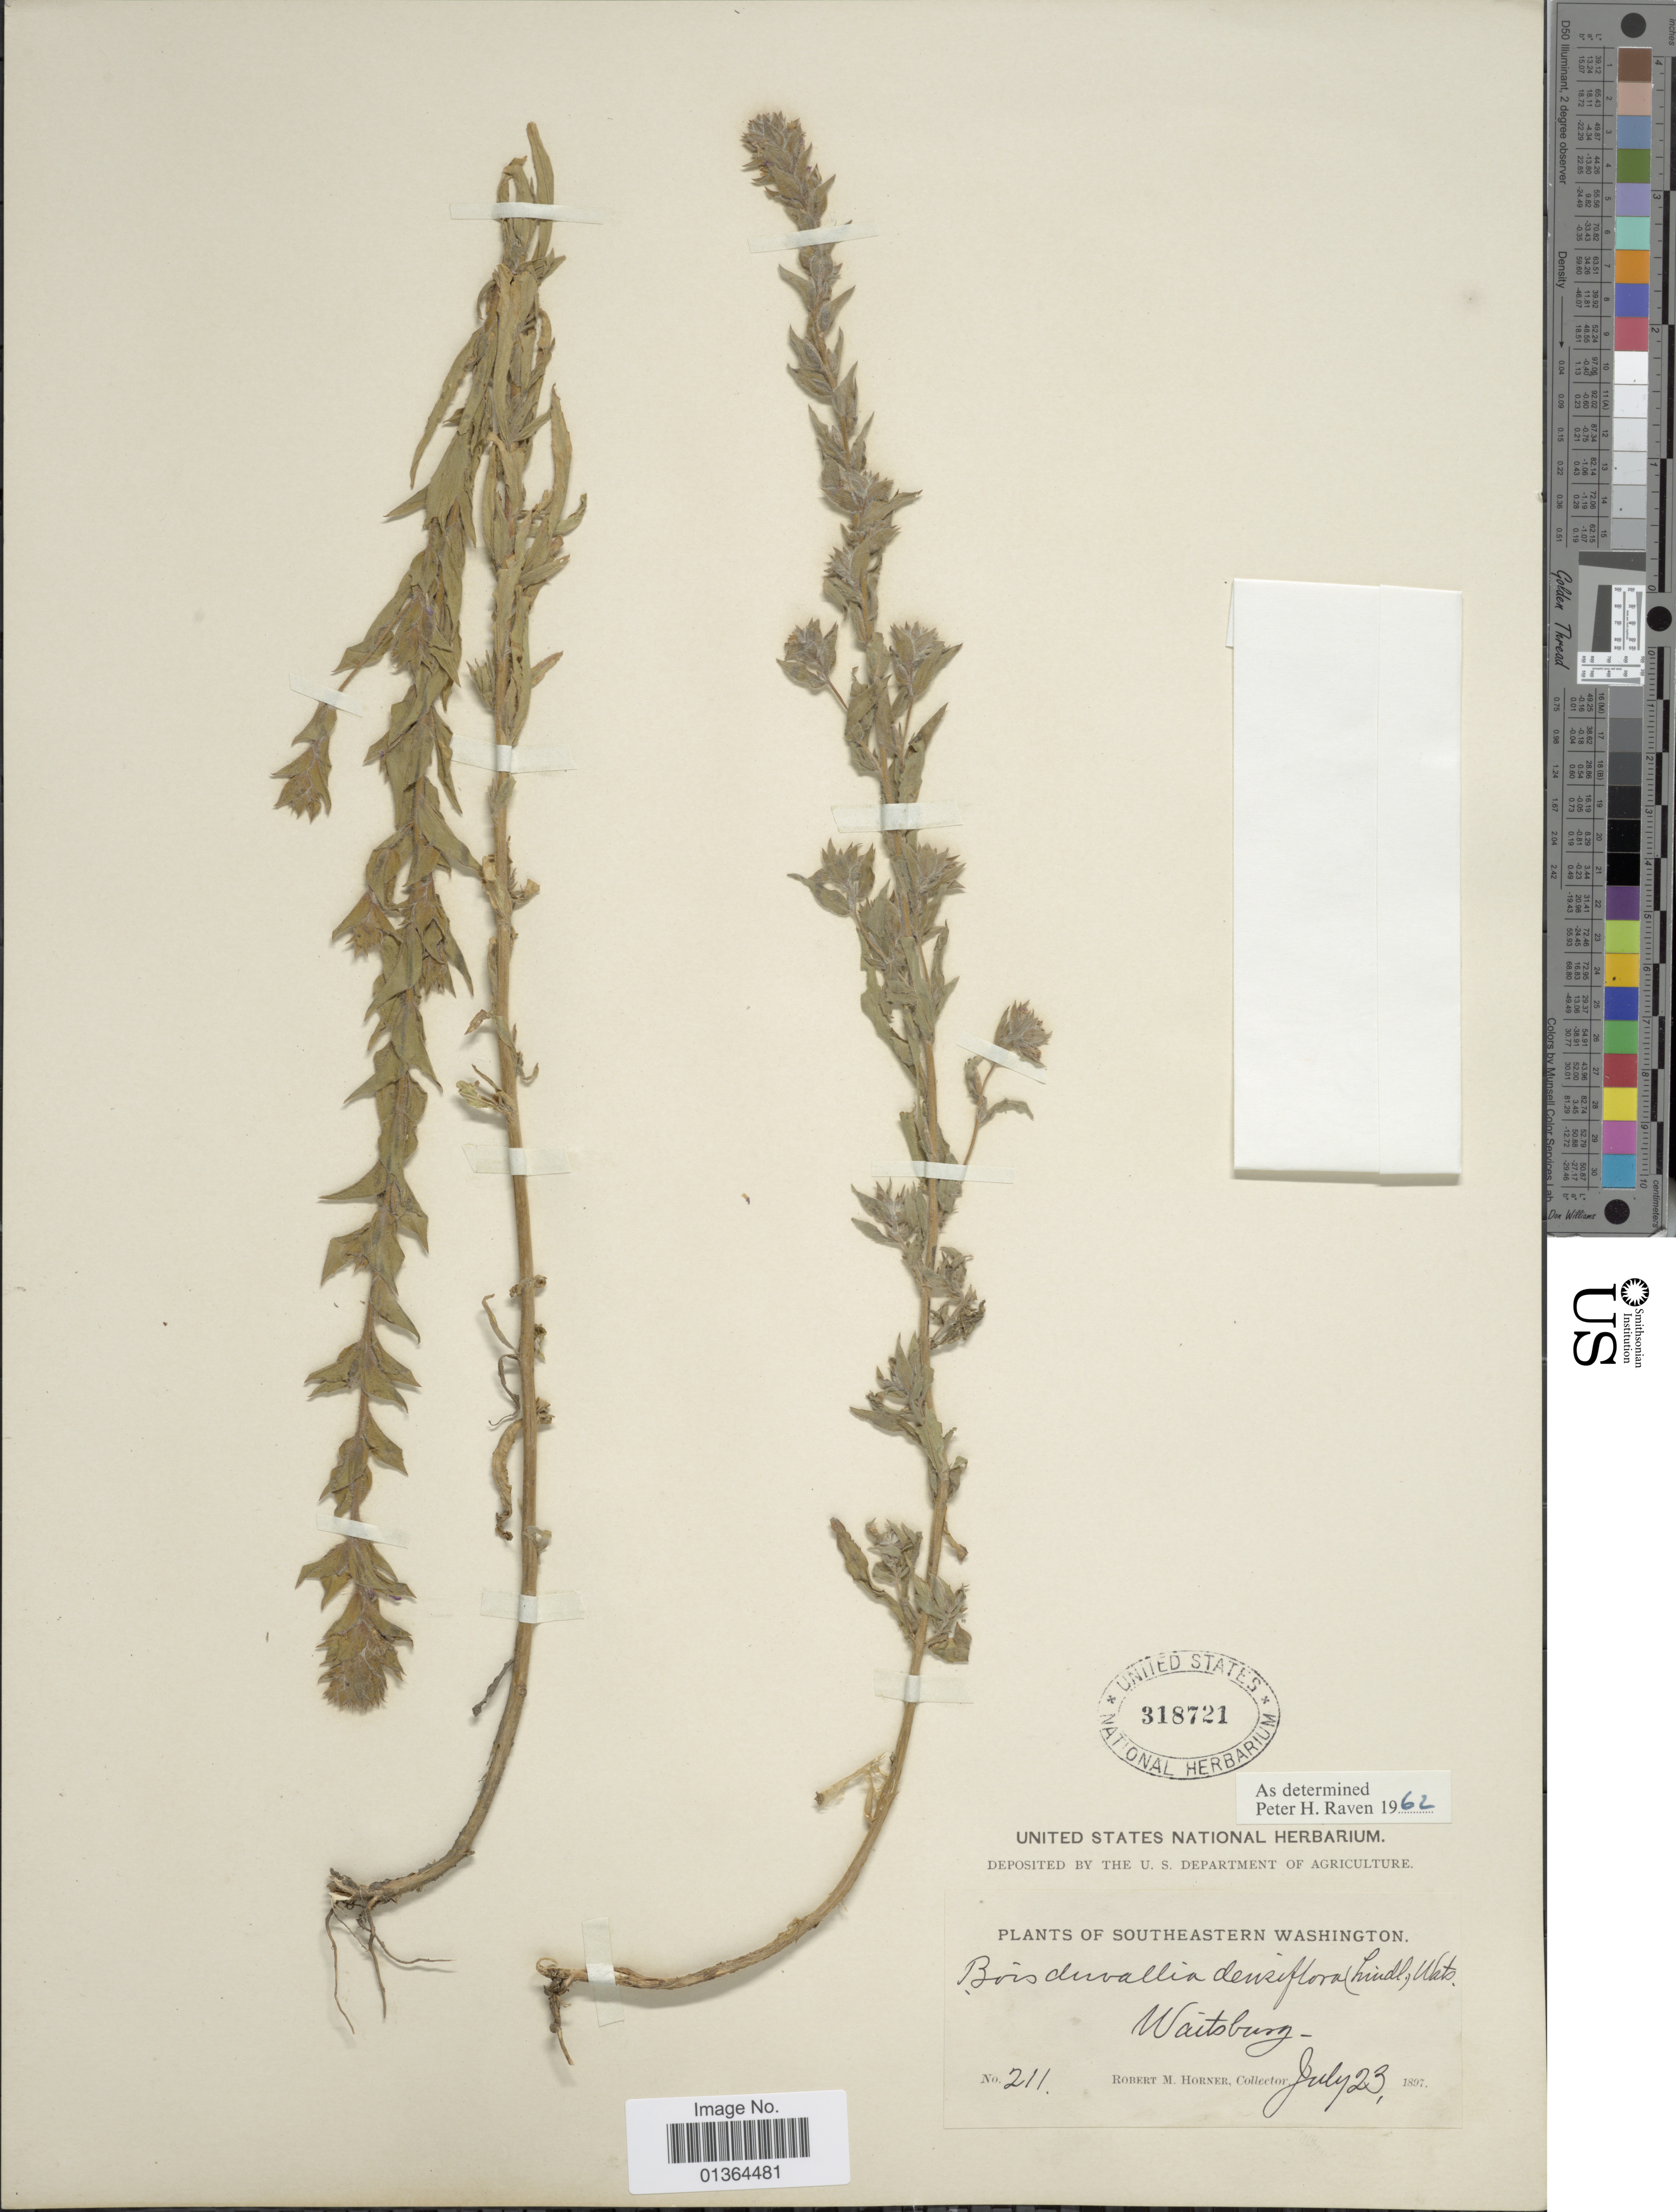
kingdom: Plantae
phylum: Tracheophyta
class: Magnoliopsida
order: Myrtales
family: Onagraceae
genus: Epilobium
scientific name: Epilobium densiflorum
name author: (Lindl.) Hoch & P.H. Raven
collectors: R. Horner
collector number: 211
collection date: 1897-07-23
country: United States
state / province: Washington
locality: Southwestern Washington, Waitsburg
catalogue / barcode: US 318721